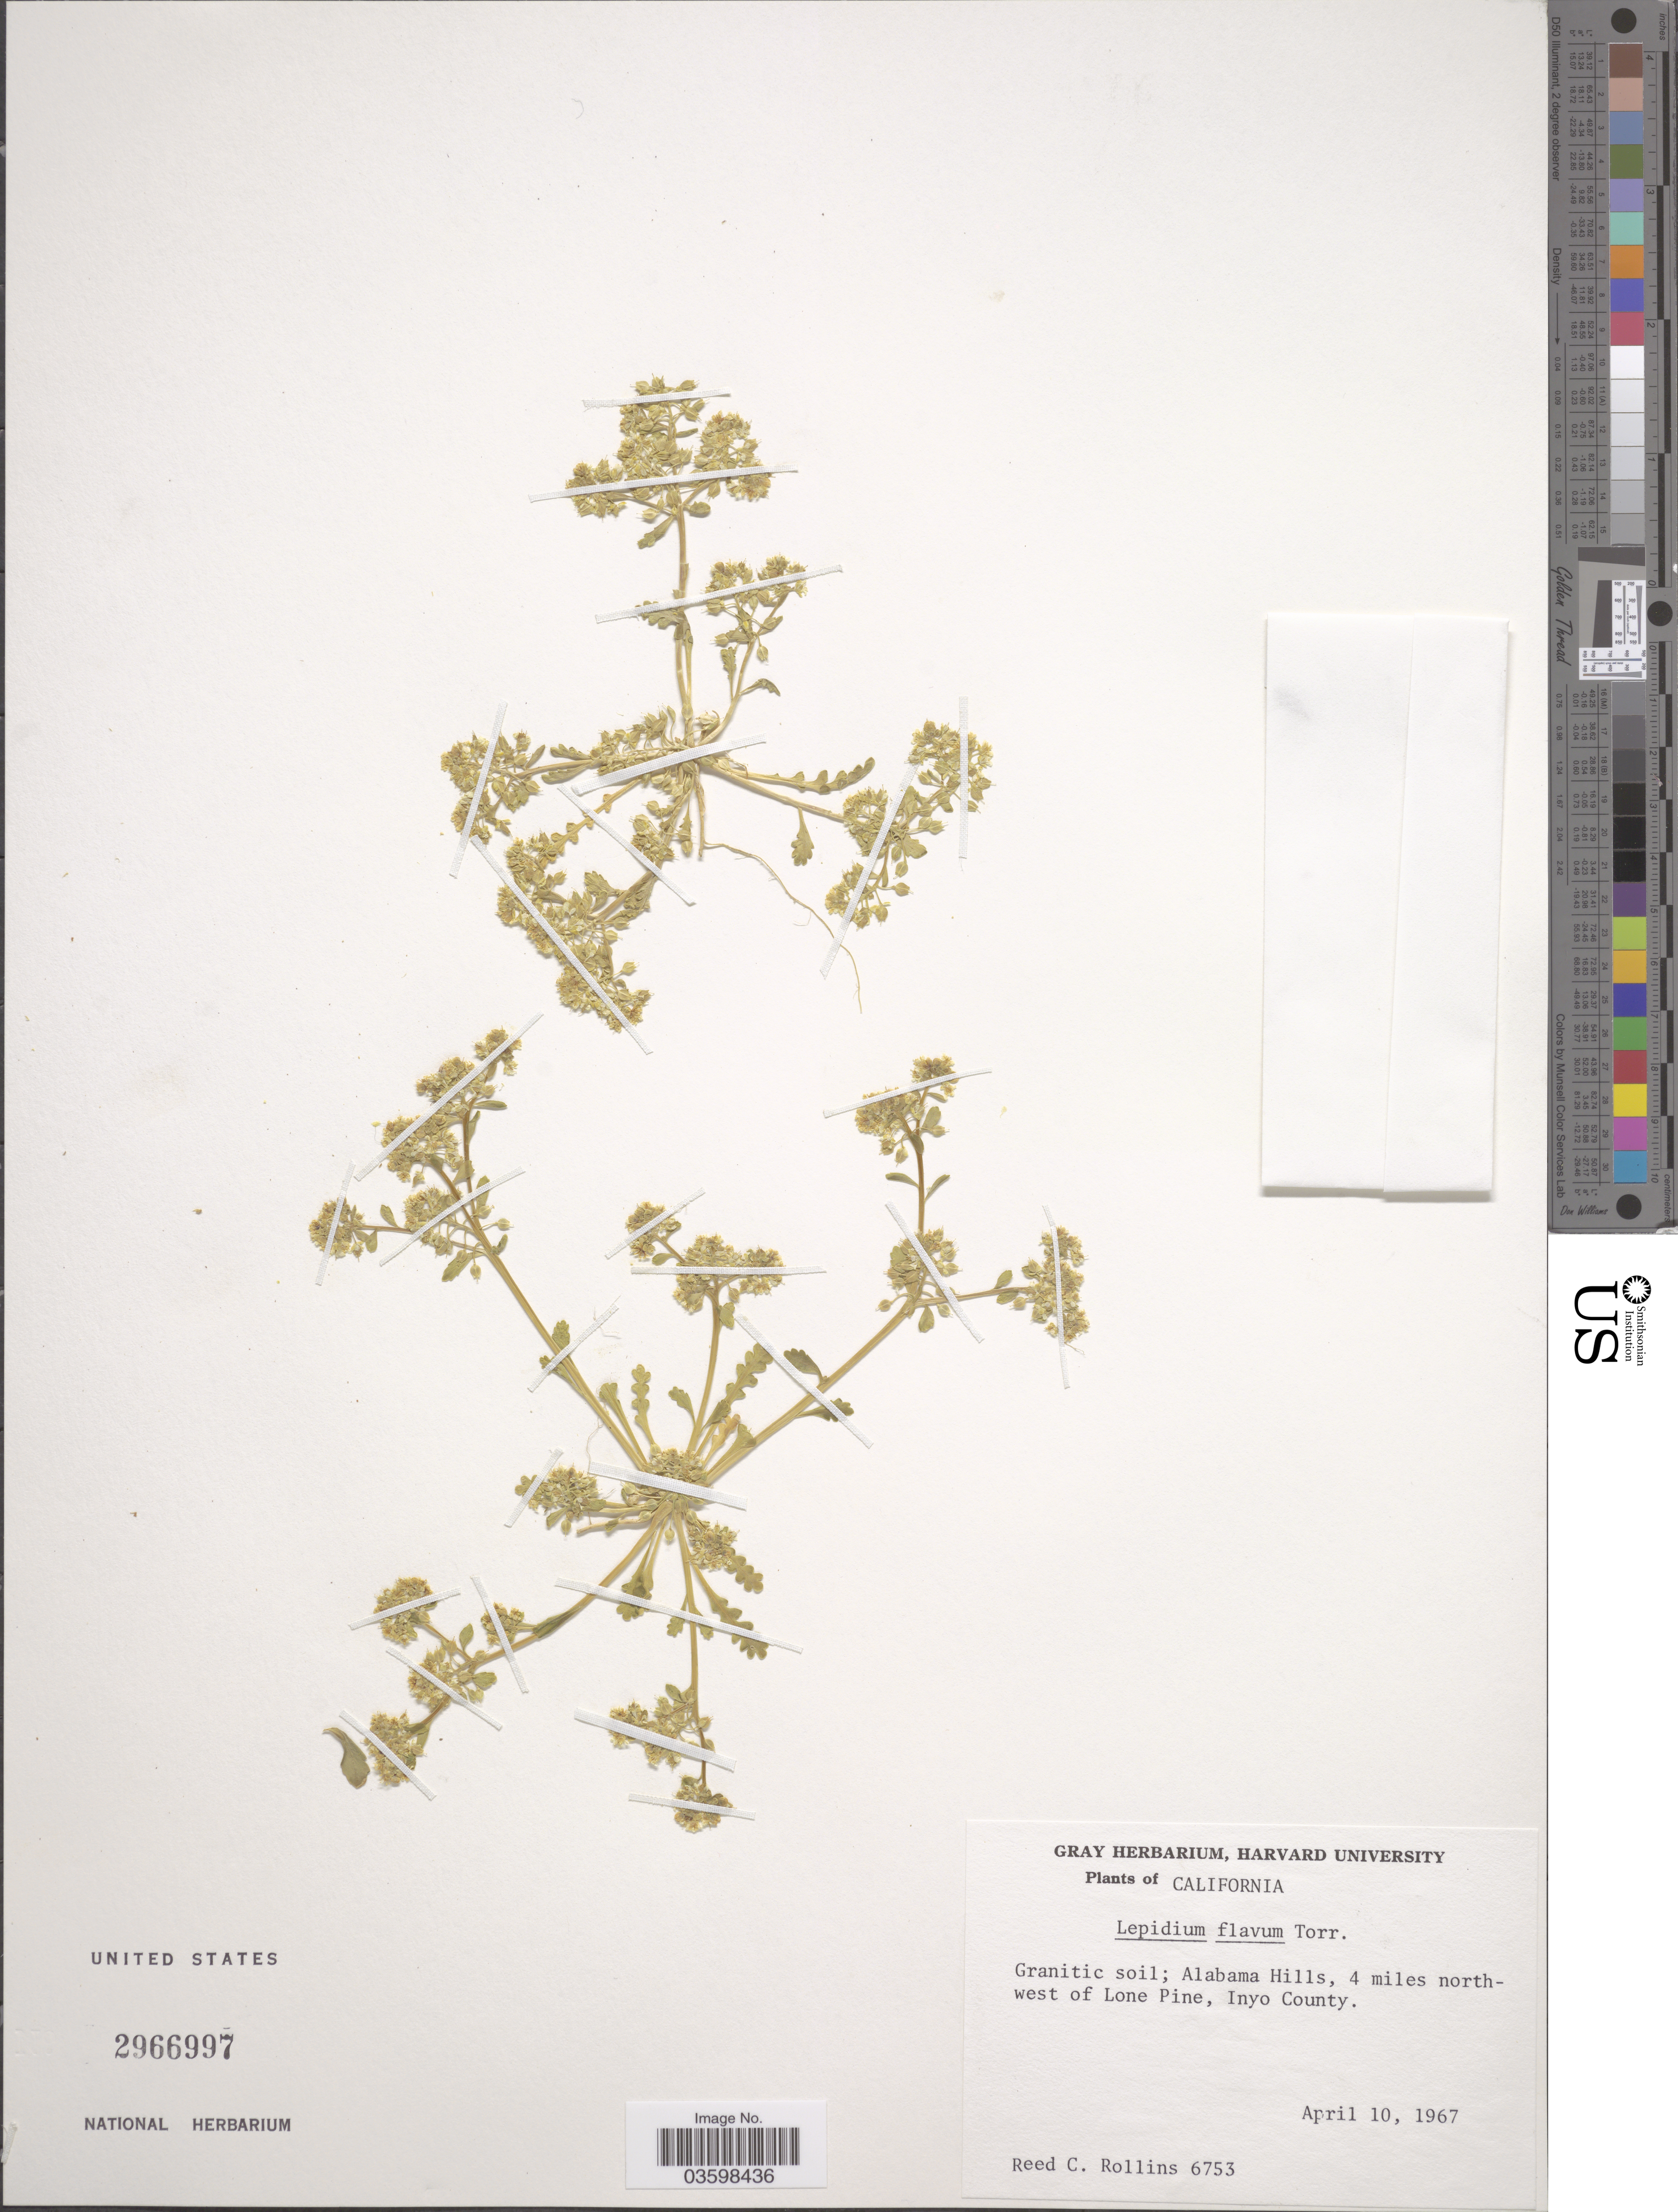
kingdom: Plantae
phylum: Tracheophyta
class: Magnoliopsida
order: Brassicales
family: Brassicaceae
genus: Lepidium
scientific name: Lepidium flavum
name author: Torr.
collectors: R. C. Rollins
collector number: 6753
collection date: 1967-04-10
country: United States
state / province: California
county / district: Inyo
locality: Alabama Hills, 4 miles northwest of Lone Pine, Inyo County.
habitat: granitic soil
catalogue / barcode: US 2966997